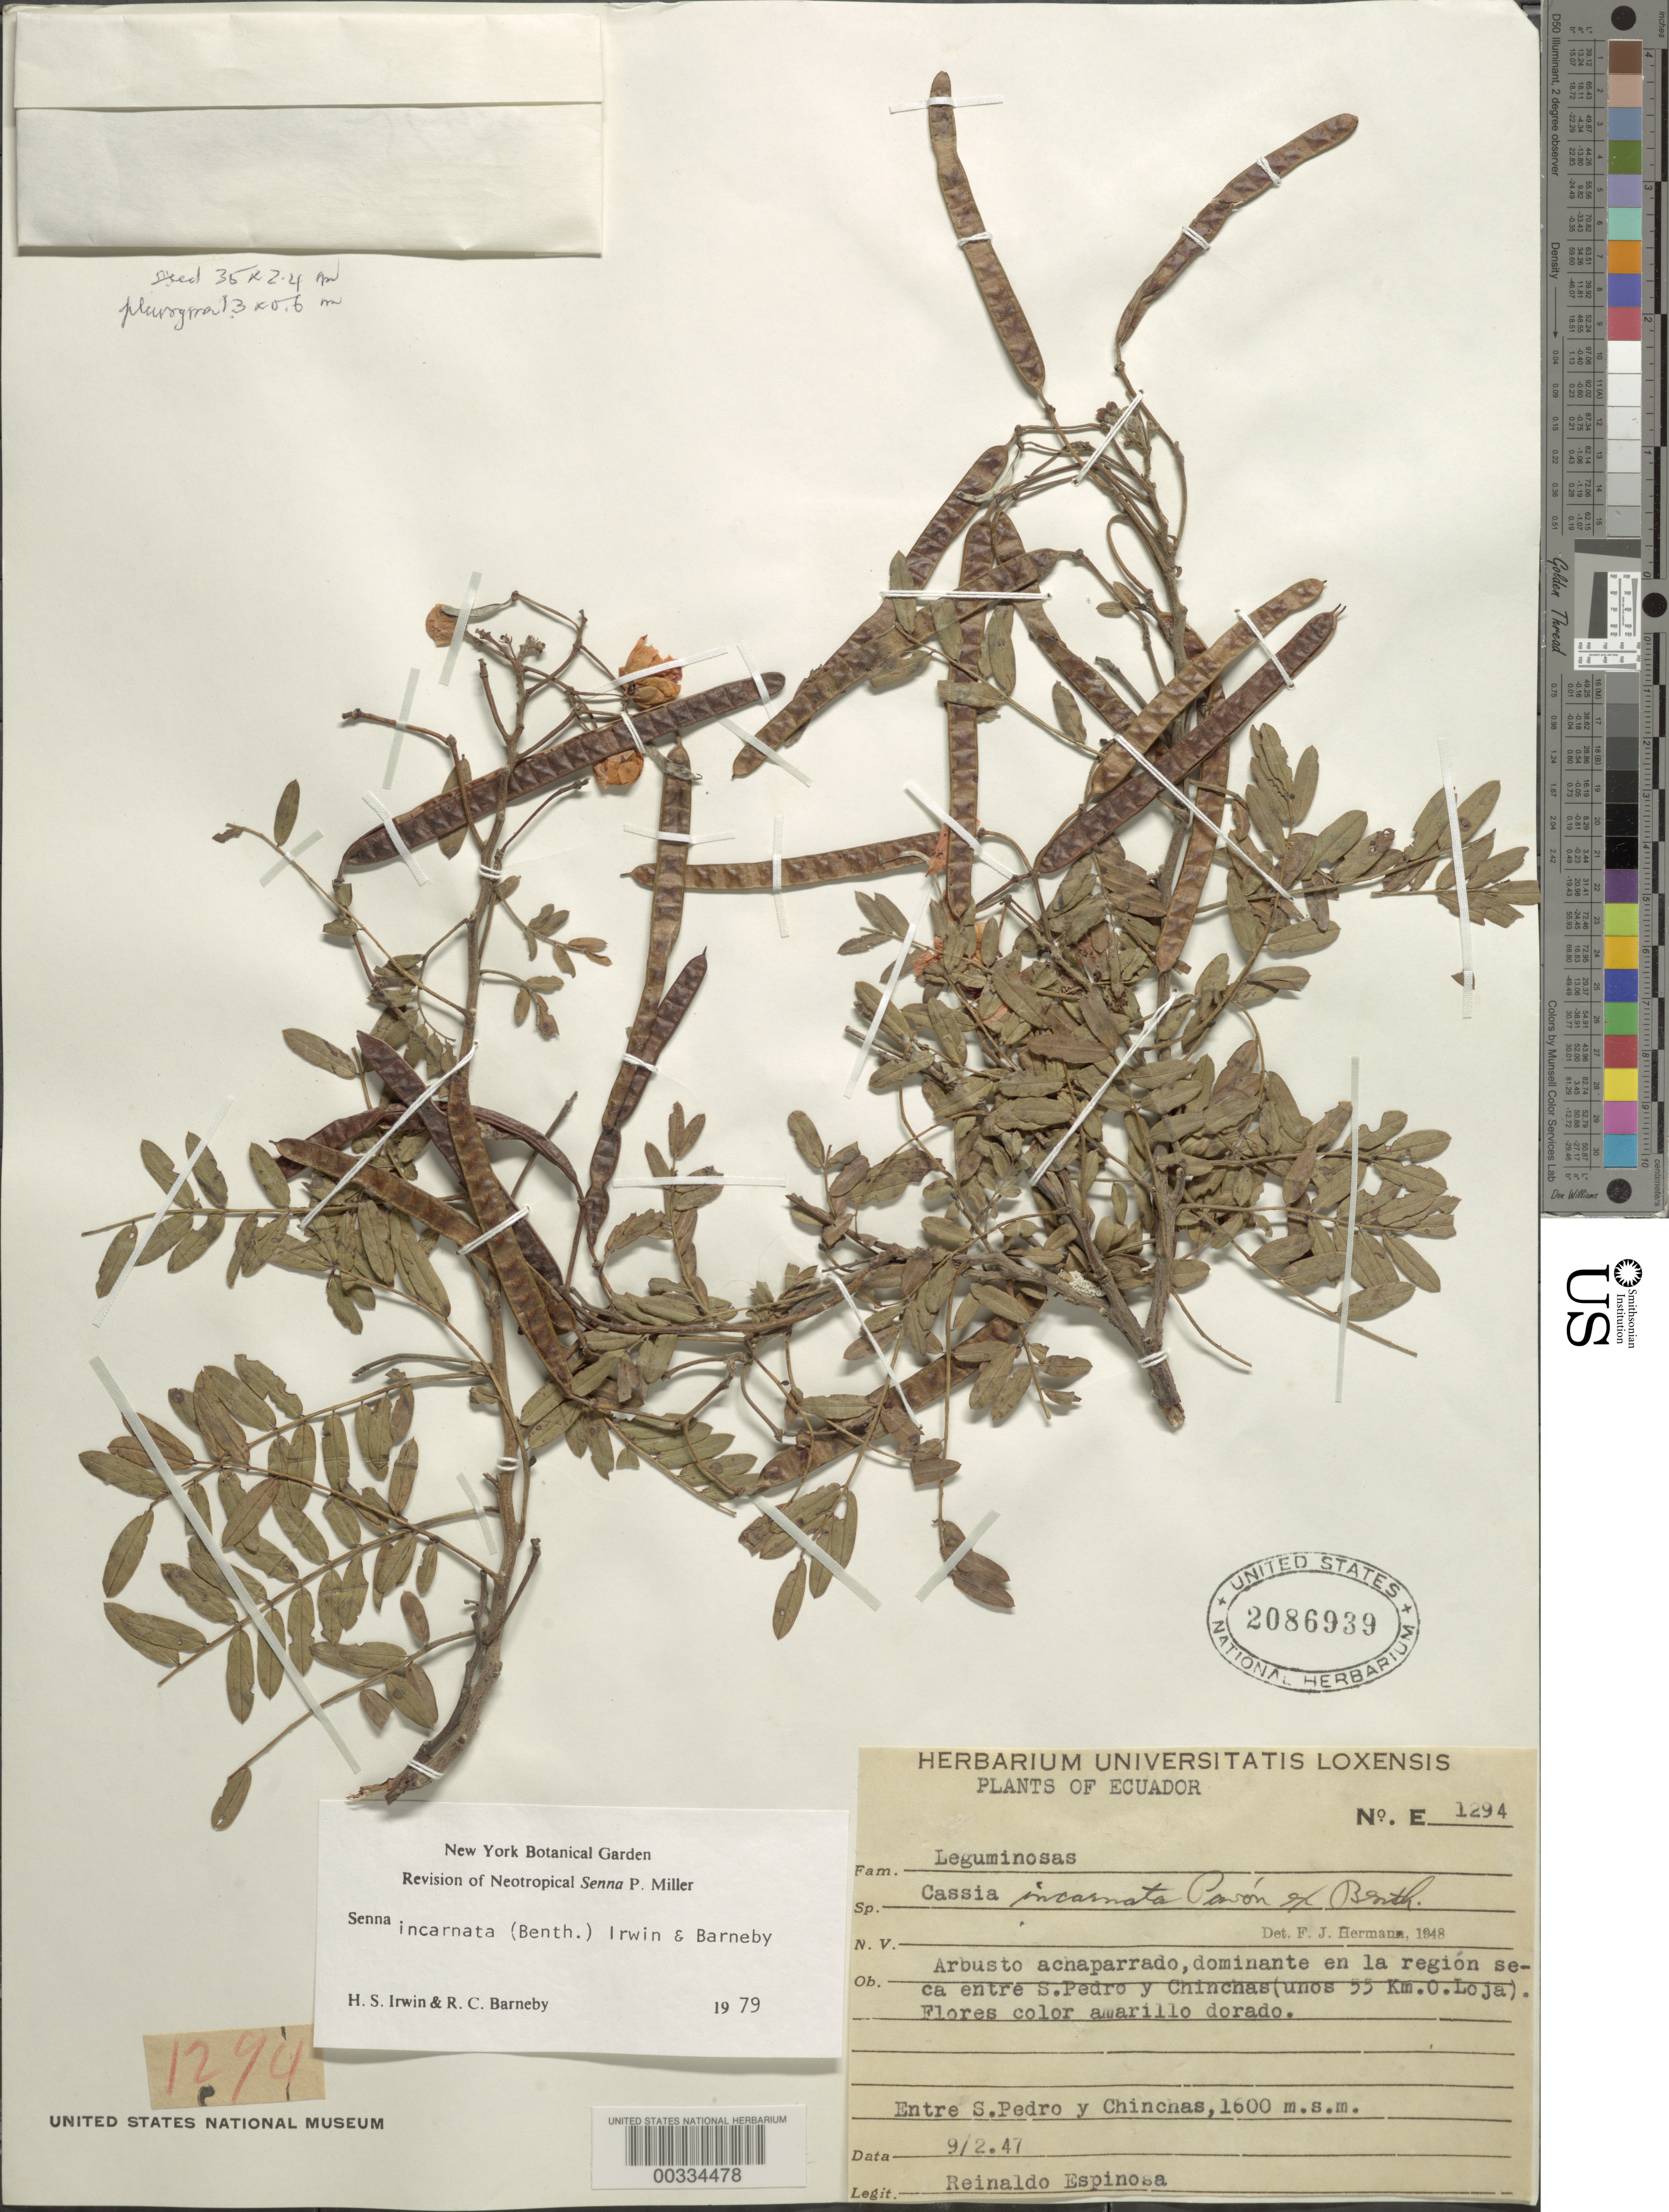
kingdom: Plantae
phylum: Tracheophyta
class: Magnoliopsida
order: Fabales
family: Fabaceae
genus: Senna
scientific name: Senna incarnata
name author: (Pav. ex Benth.) H.S. Irwin & Barneby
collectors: R. Espinosa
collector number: E1294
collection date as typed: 09 Feb 1947 or 02 Sep 1947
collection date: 1947-02-09 or 1947-09-02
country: Ecuador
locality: Between s. Pedro and chinchas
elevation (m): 1600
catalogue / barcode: US 2086939